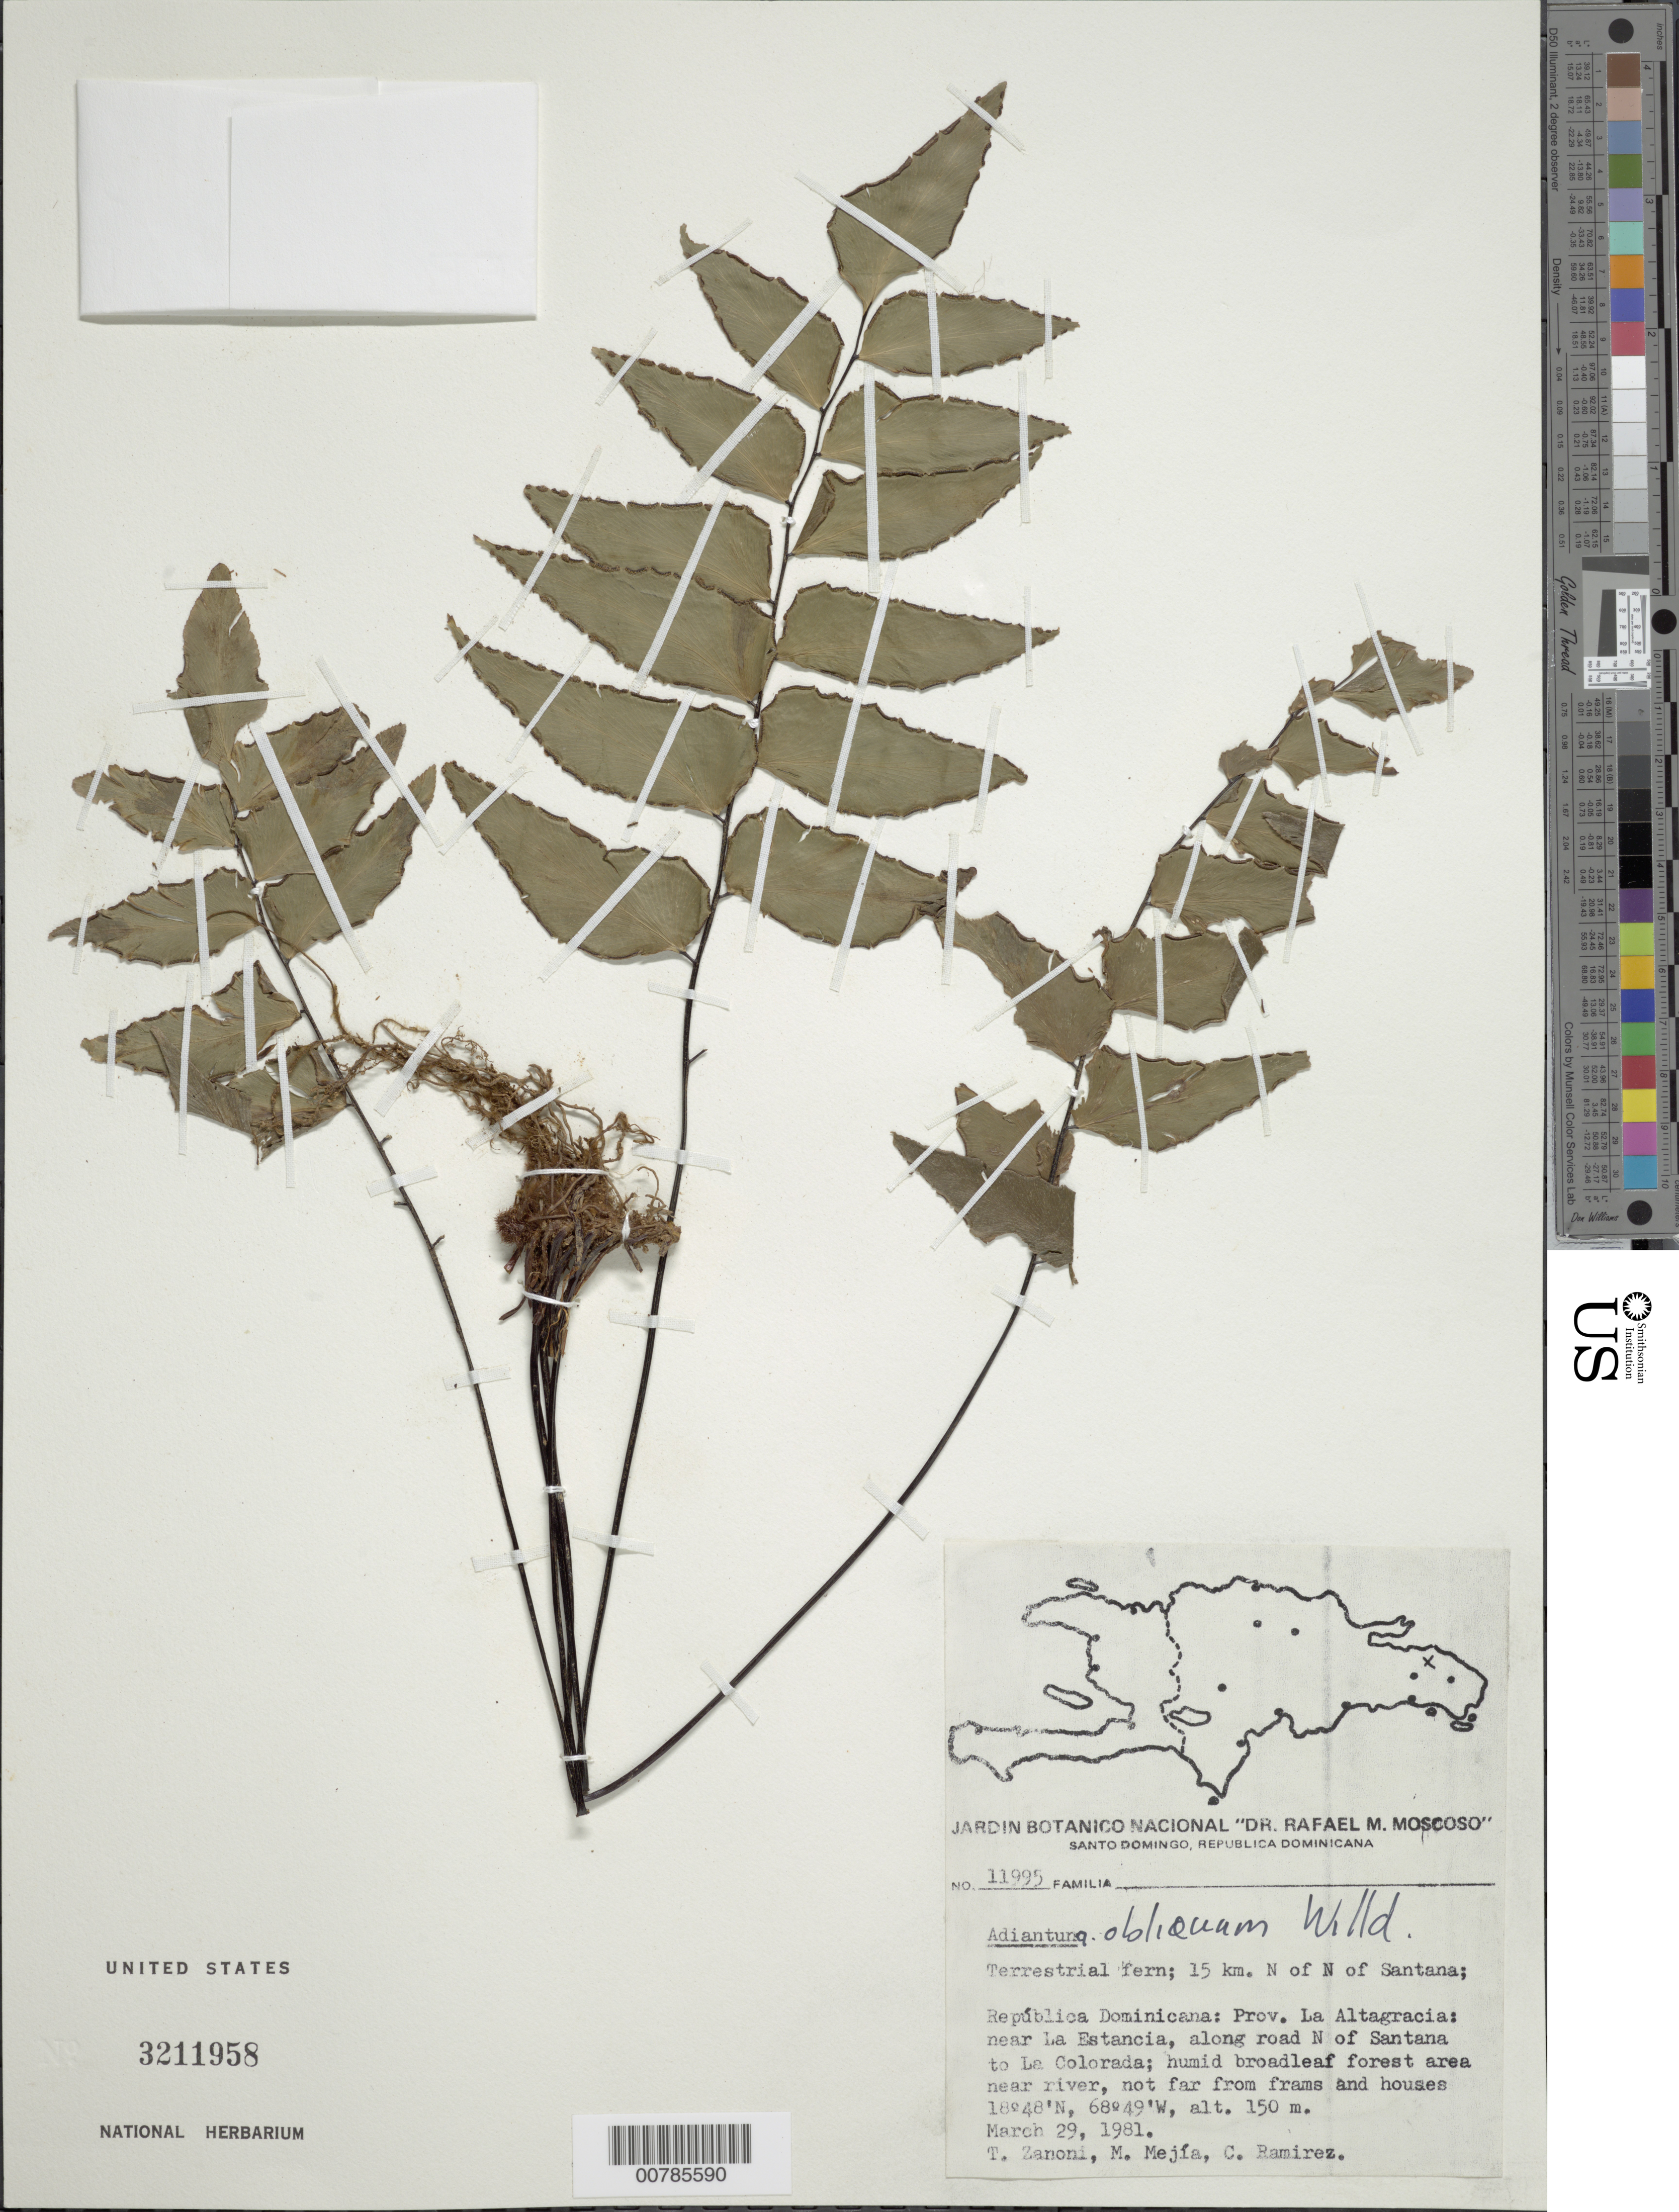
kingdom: Plantae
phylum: Tracheophyta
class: Polypodiopsida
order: Polypodiales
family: Pteridaceae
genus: Adiantum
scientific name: Adiantum obliquum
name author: Willd.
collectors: T. A. Zanoni, M. Mejia & C. Ramirez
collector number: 11995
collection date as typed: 29 Mar 1981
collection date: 1981-03-29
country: Dominican Republic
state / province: La Altagracia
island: Hispaniola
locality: La Estancia, along road N of Santana to La Colorado, 15 km N of Santana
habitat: Humid broadleaf forest area near river, not far from farms and homes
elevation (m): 150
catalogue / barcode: US 3211958